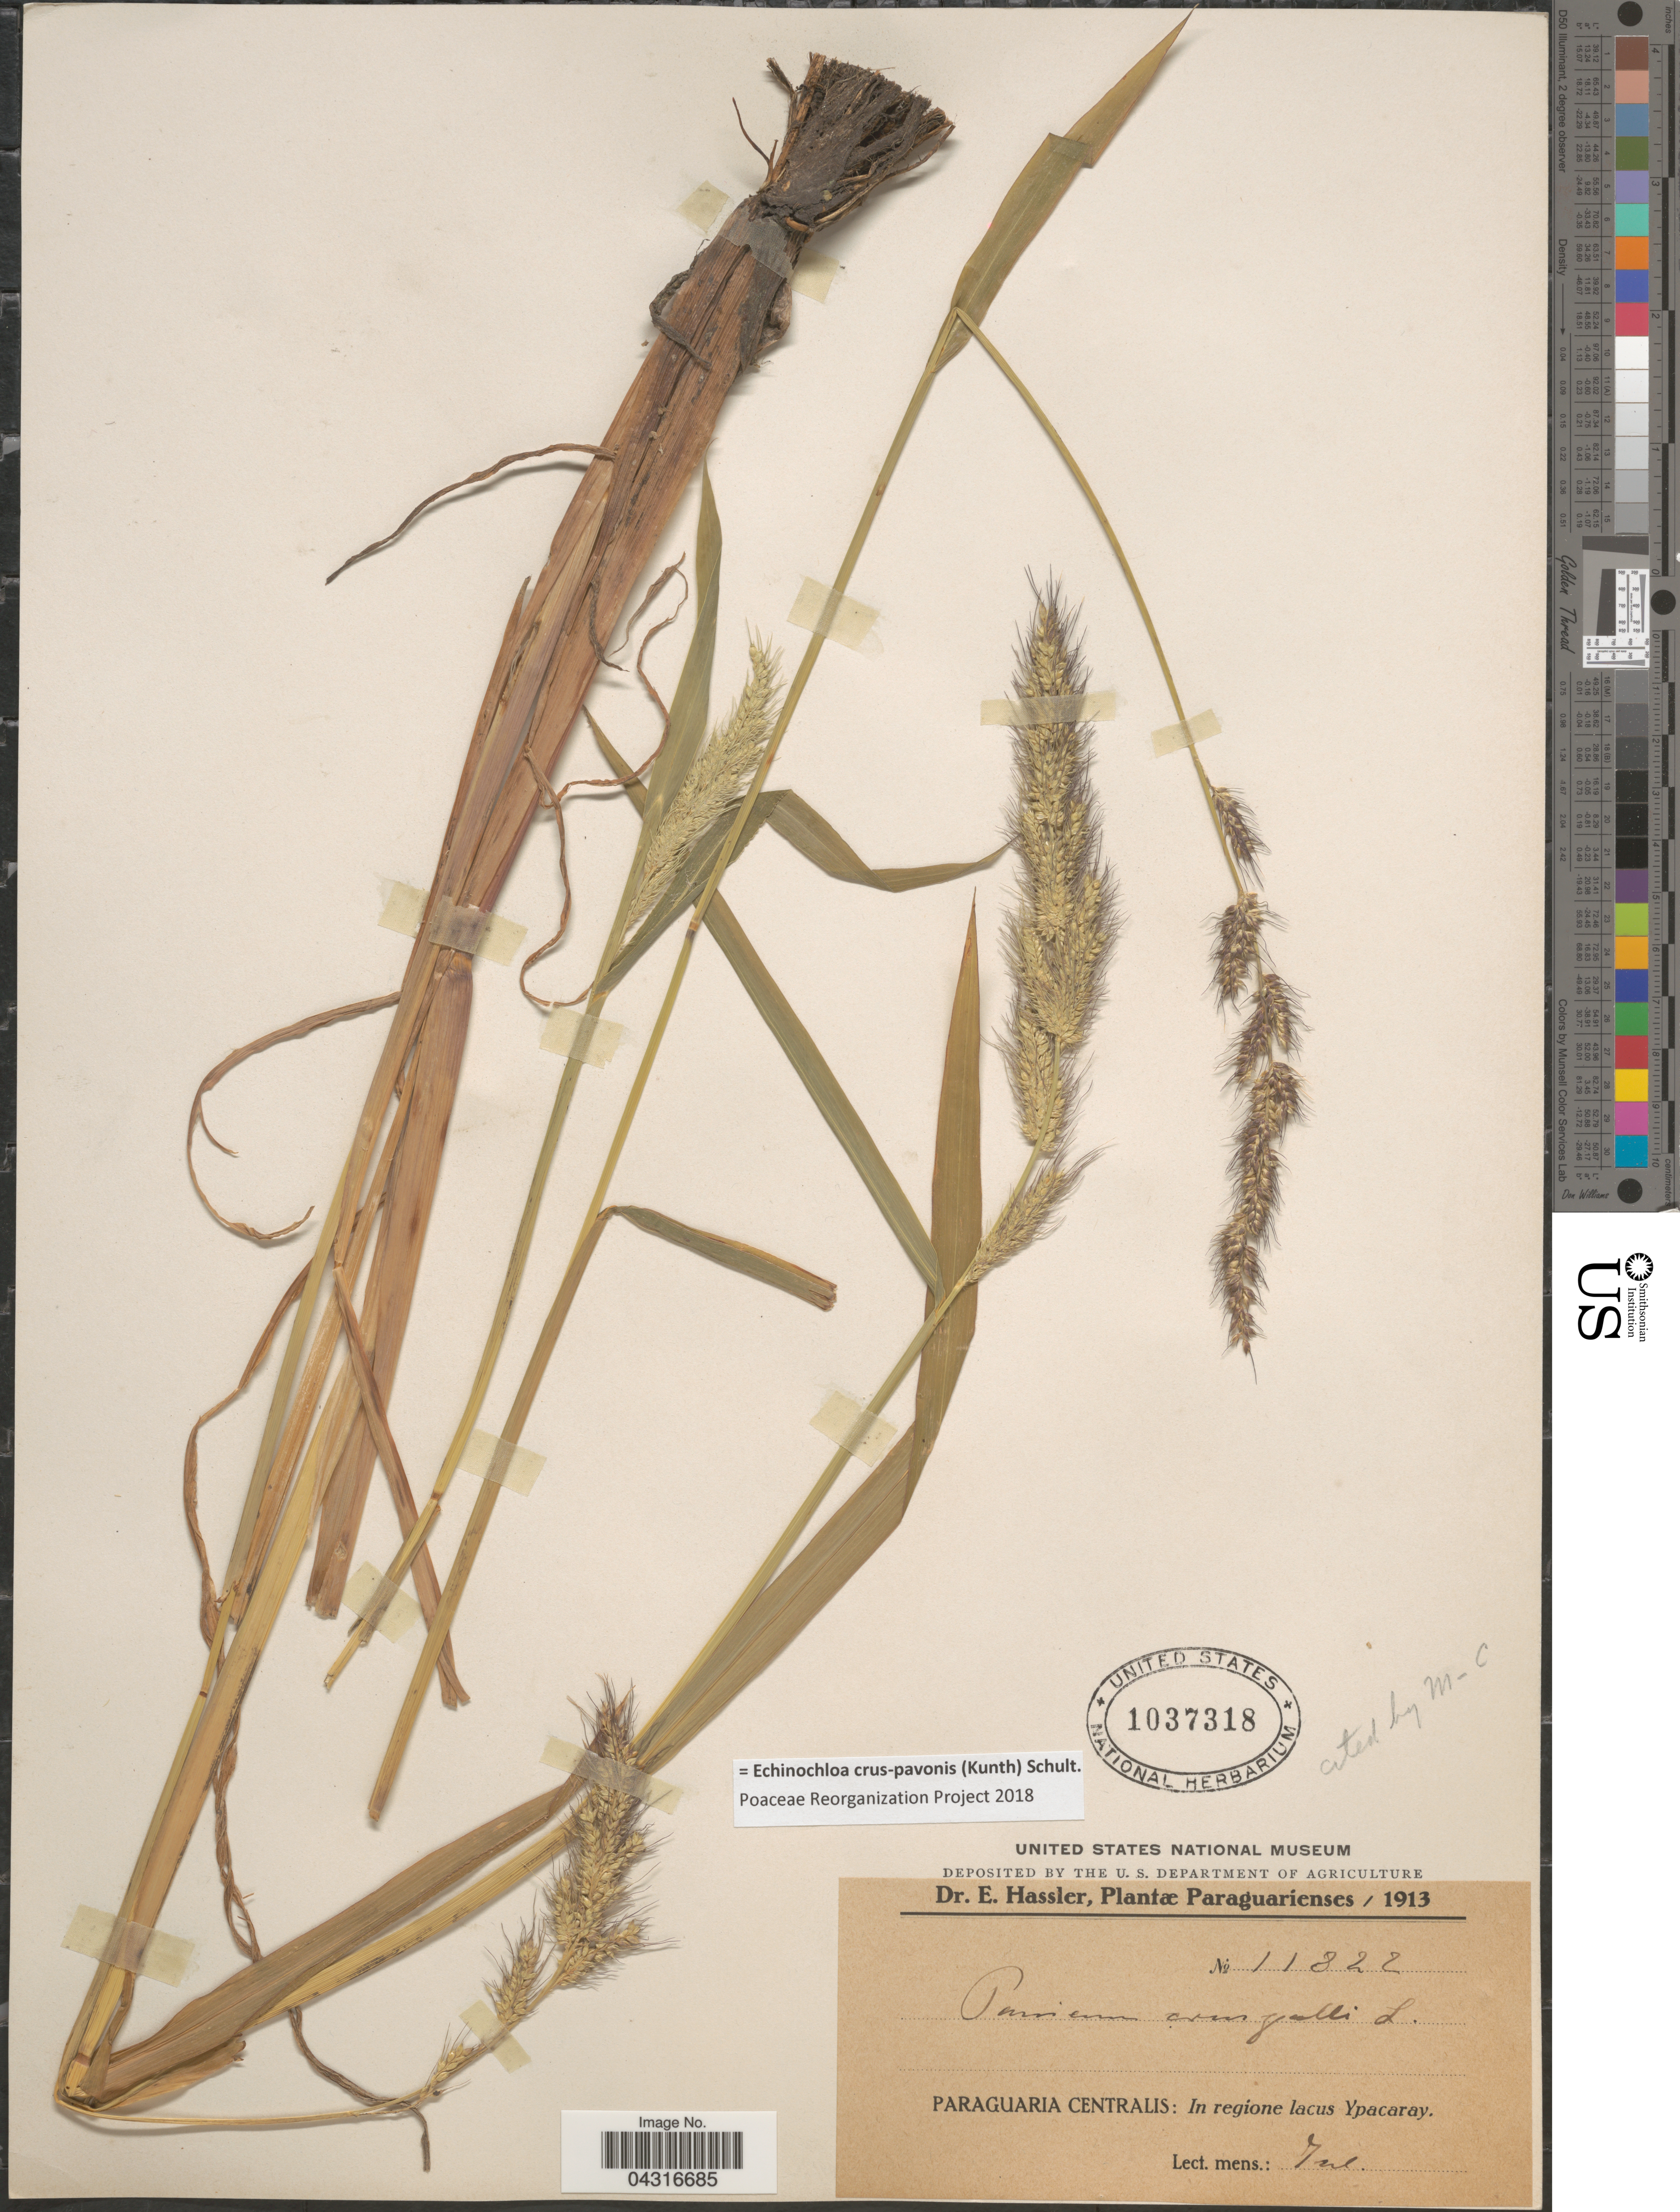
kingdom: Plantae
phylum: Tracheophyta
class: Liliopsida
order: Poales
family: Poaceae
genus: Echinochloa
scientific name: Echinochloa crus-pavonis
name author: (Kunth) Schult.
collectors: E. Hassler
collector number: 11822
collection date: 1913-07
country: Paraguay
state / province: Paraguari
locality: Paraguaria Centralis: In regione lacus Ypacaray.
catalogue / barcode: US 1037318